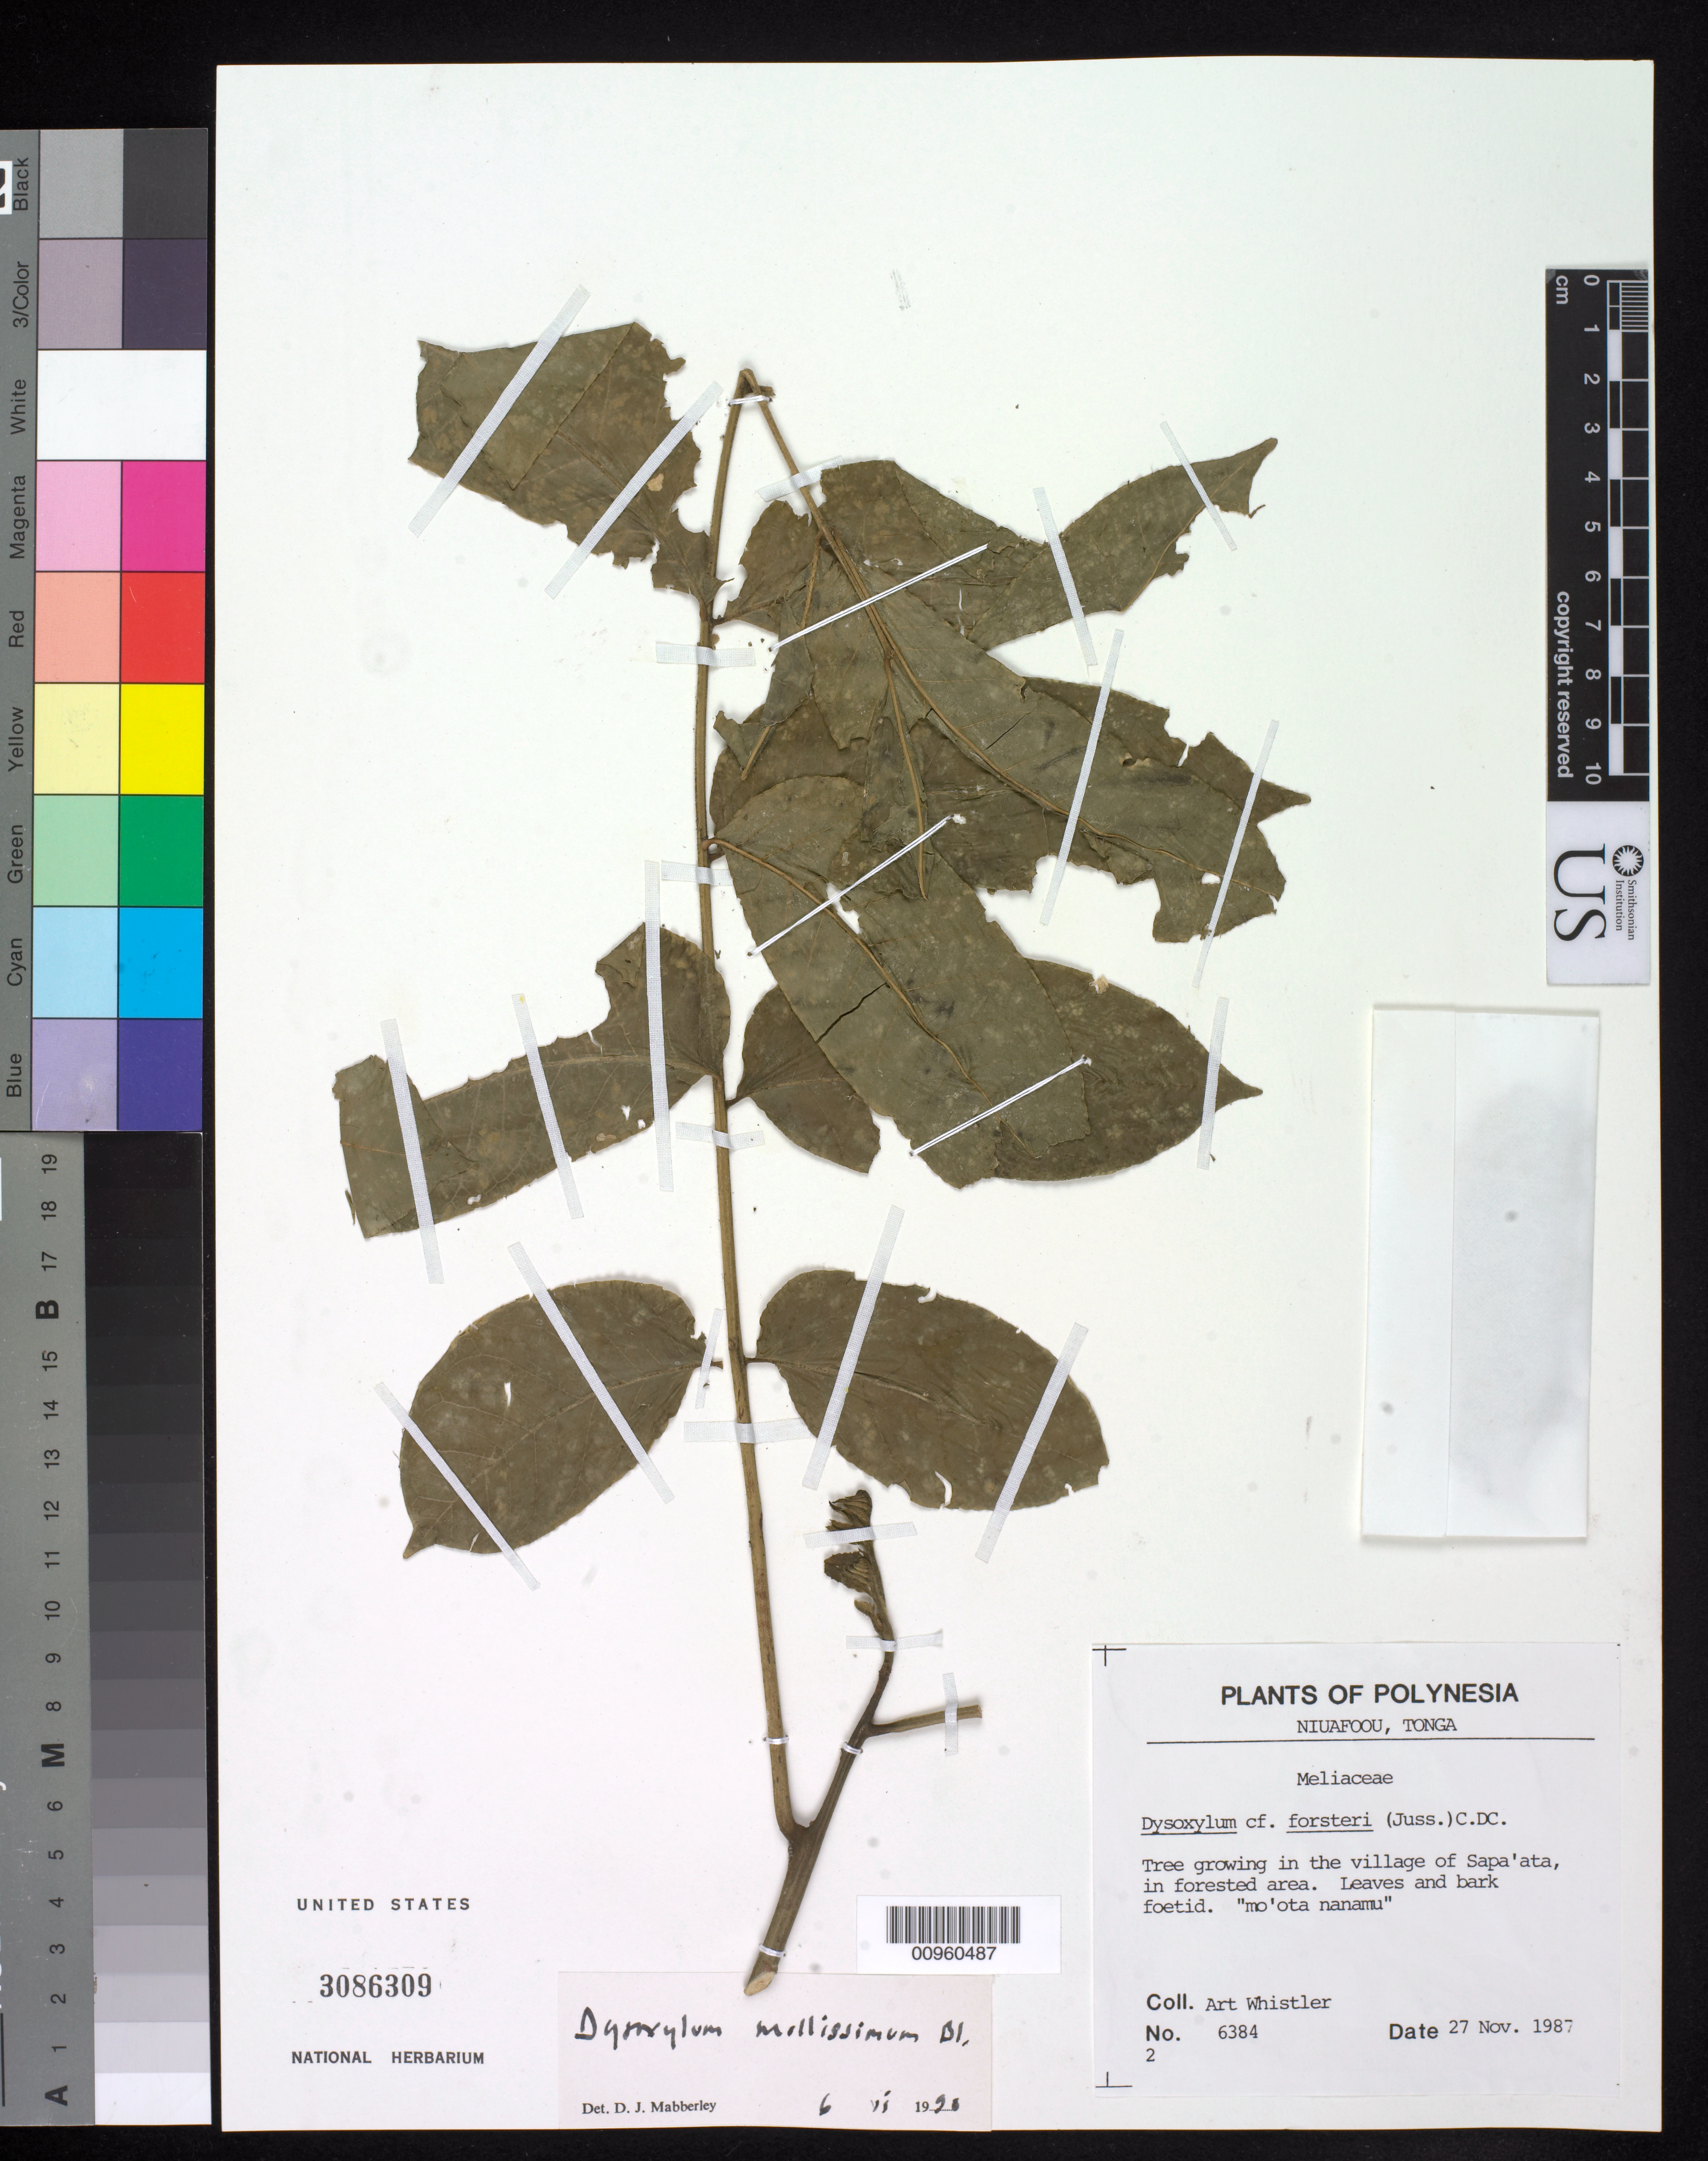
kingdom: Plantae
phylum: Tracheophyta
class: Magnoliopsida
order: Sapindales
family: Meliaceae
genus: Didymocheton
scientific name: Didymocheton mollissimus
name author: (Spreng.) Mabb.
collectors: A. Whistler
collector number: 6384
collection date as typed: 27 Nov 1987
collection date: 1987-11-27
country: Tonga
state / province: Tonga Outliers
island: Niuafo'ou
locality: Tonga, Village of Sapa'ata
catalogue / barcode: US 3086309